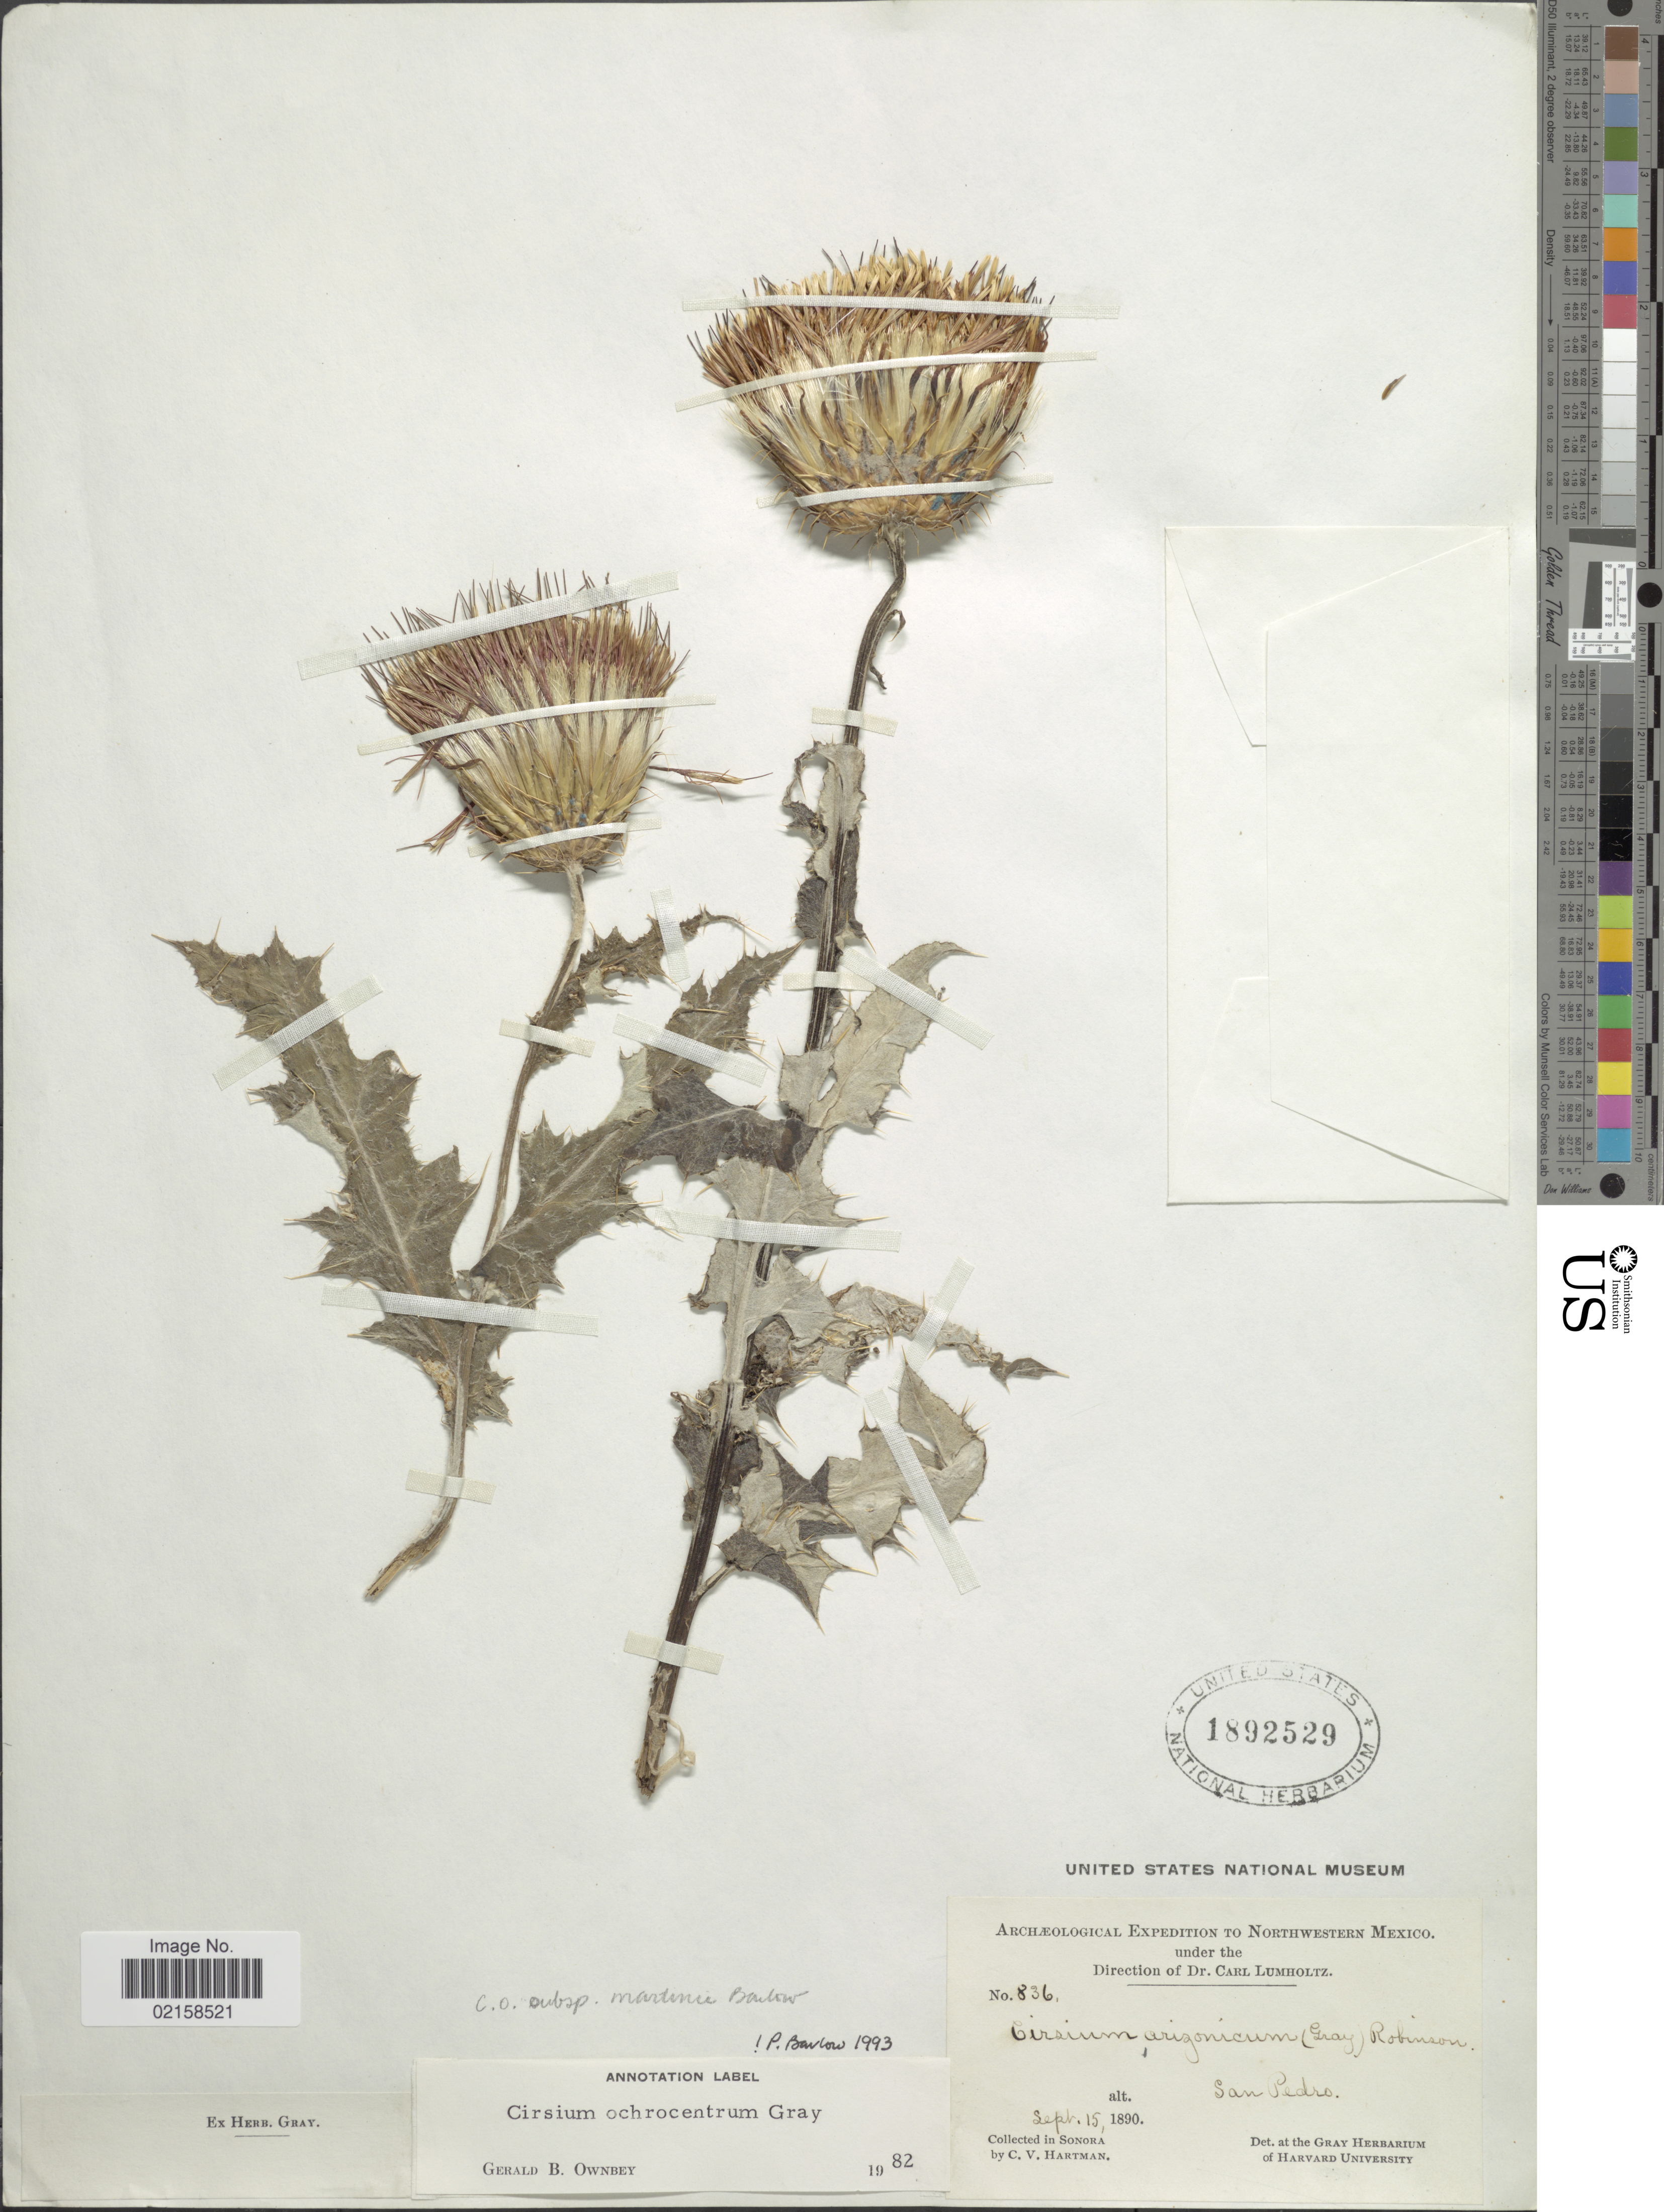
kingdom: Plantae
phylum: Tracheophyta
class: Magnoliopsida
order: Asterales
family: Asteraceae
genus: Cirsium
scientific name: Cirsium ochrocentrum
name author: A. Gray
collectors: C. V. Hartman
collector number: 836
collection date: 1890-09-15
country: Mexico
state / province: Sonora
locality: San Pedro.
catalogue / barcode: US 1892529